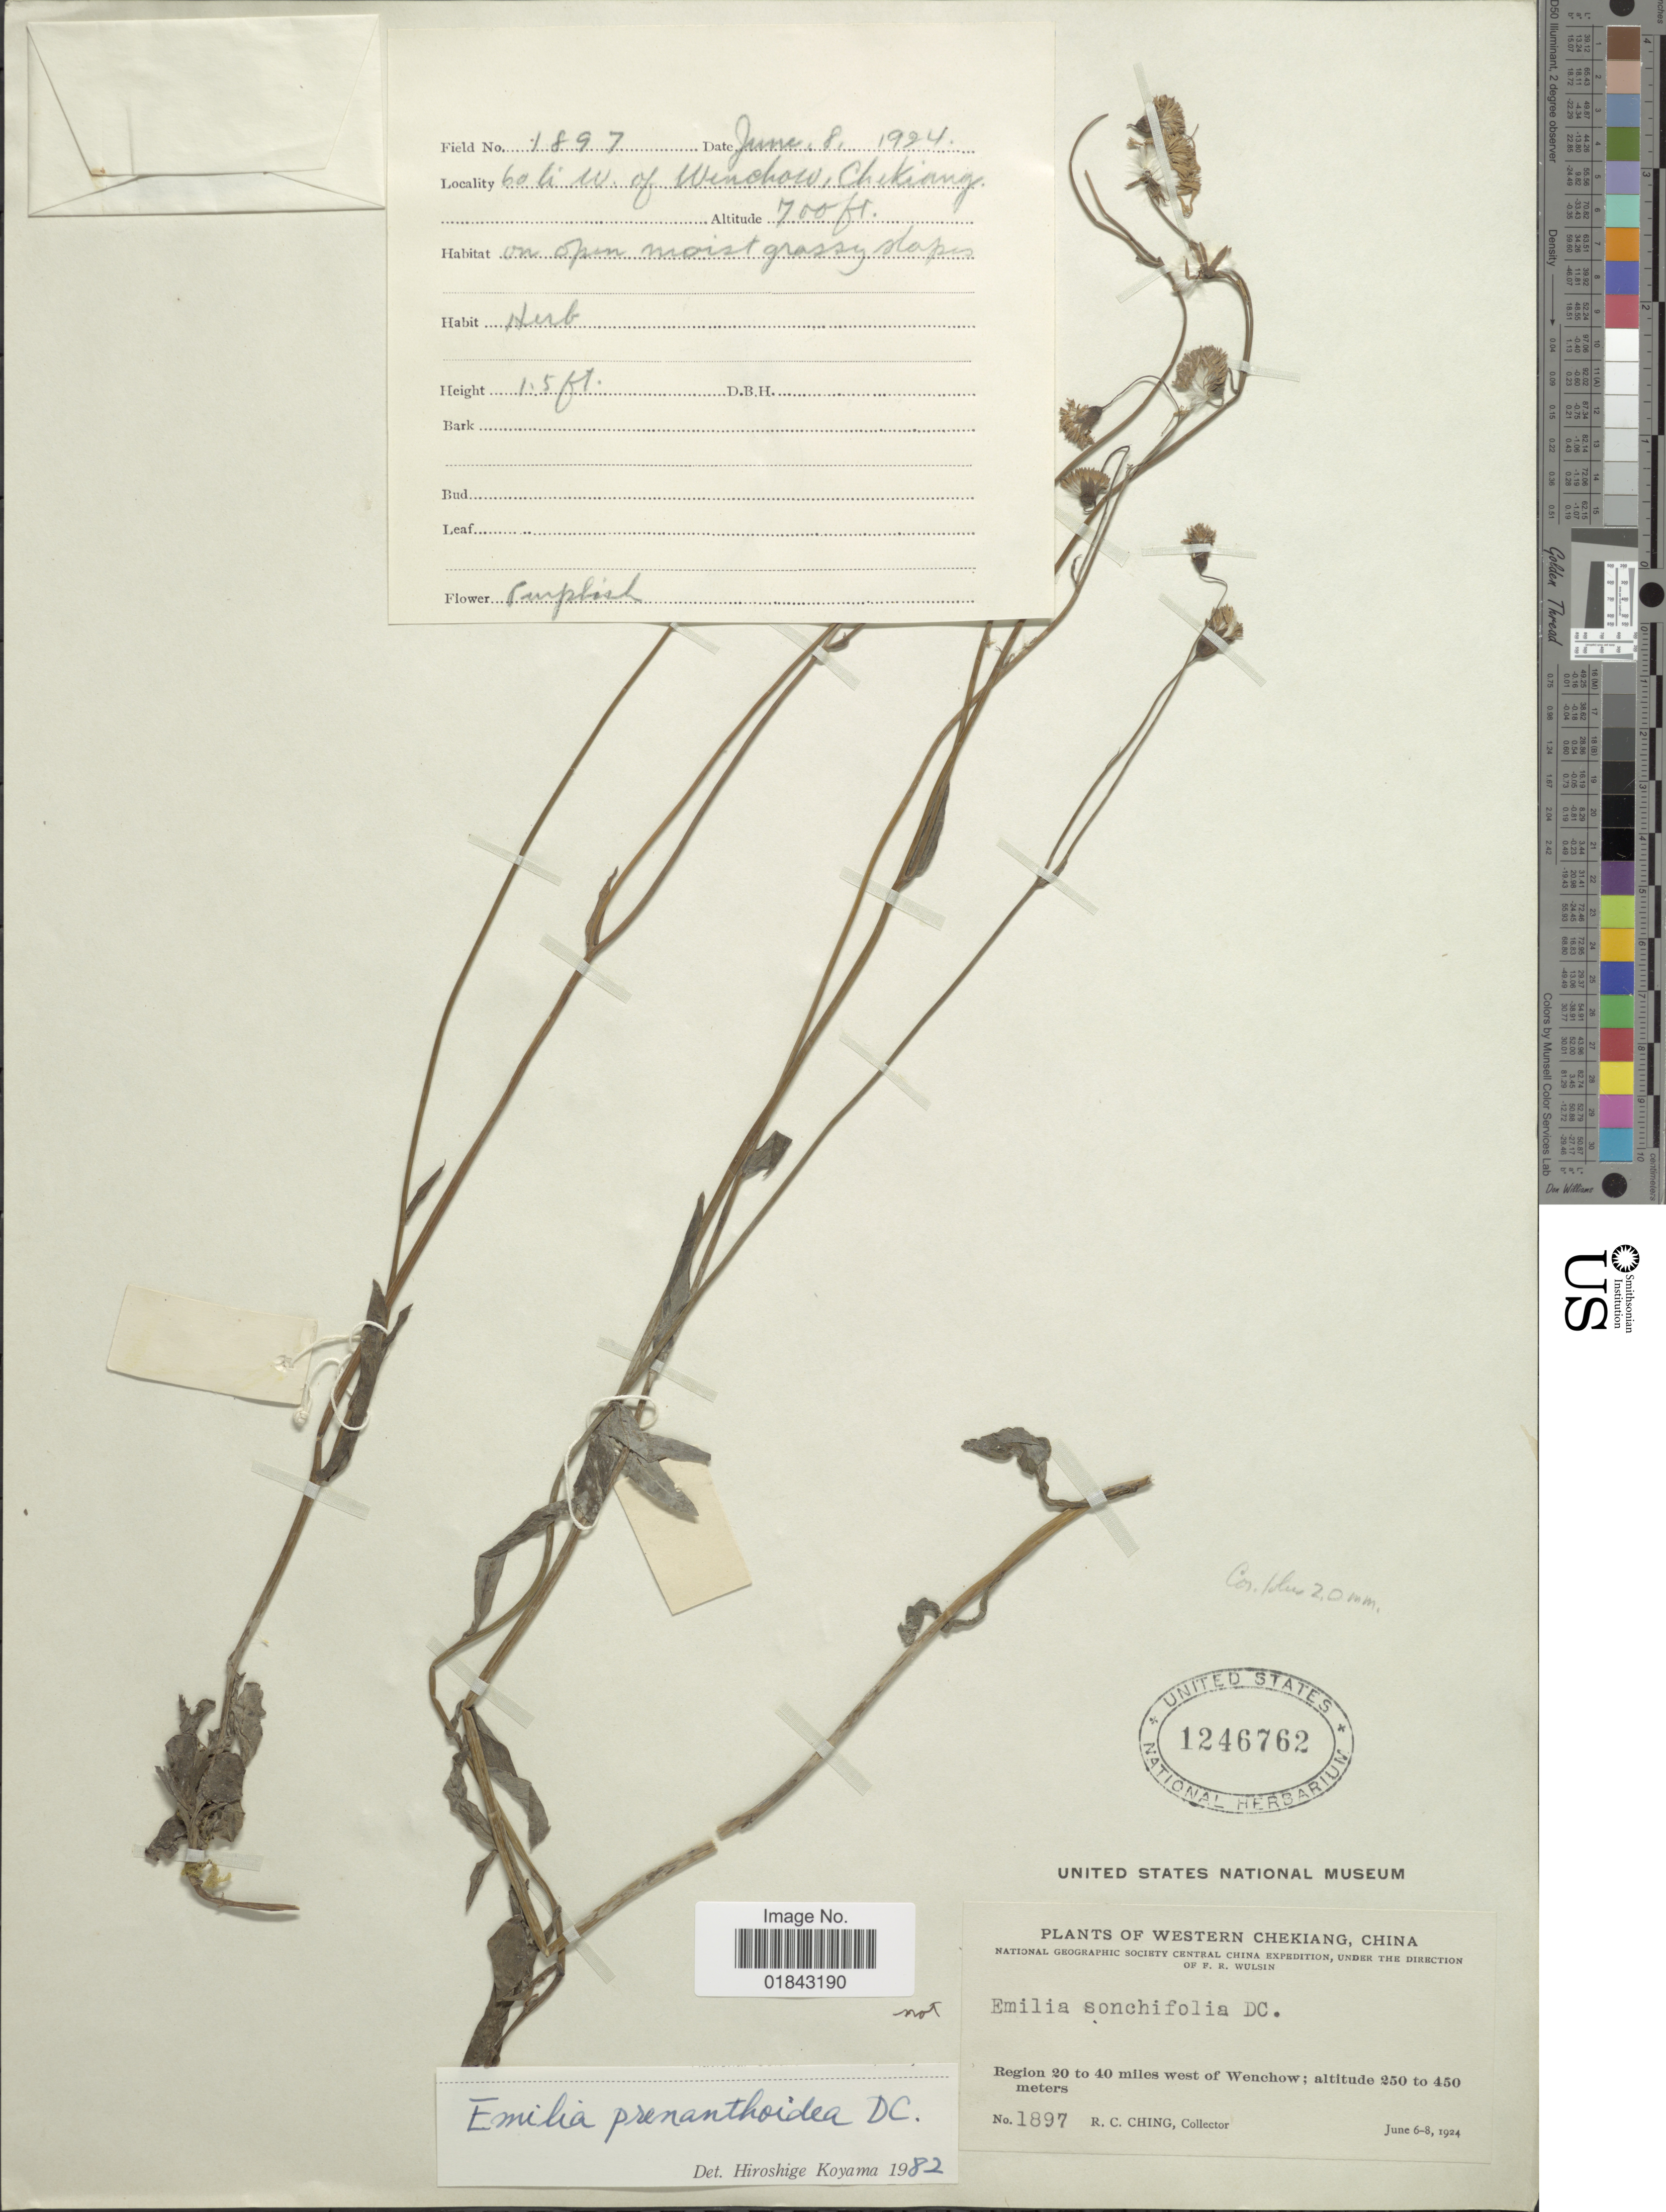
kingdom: Plantae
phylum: Tracheophyta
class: Magnoliopsida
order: Asterales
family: Asteraceae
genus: Emilia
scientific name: Emilia prenanthoidea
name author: DC.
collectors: R. C. Ching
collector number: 1897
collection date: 1924-06-06/1924-06-08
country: China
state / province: Zhejiang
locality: Region 60 li. west of Wenchow, on open moist grassy slopes, Western Chekiang.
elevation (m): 213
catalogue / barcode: US 1246762